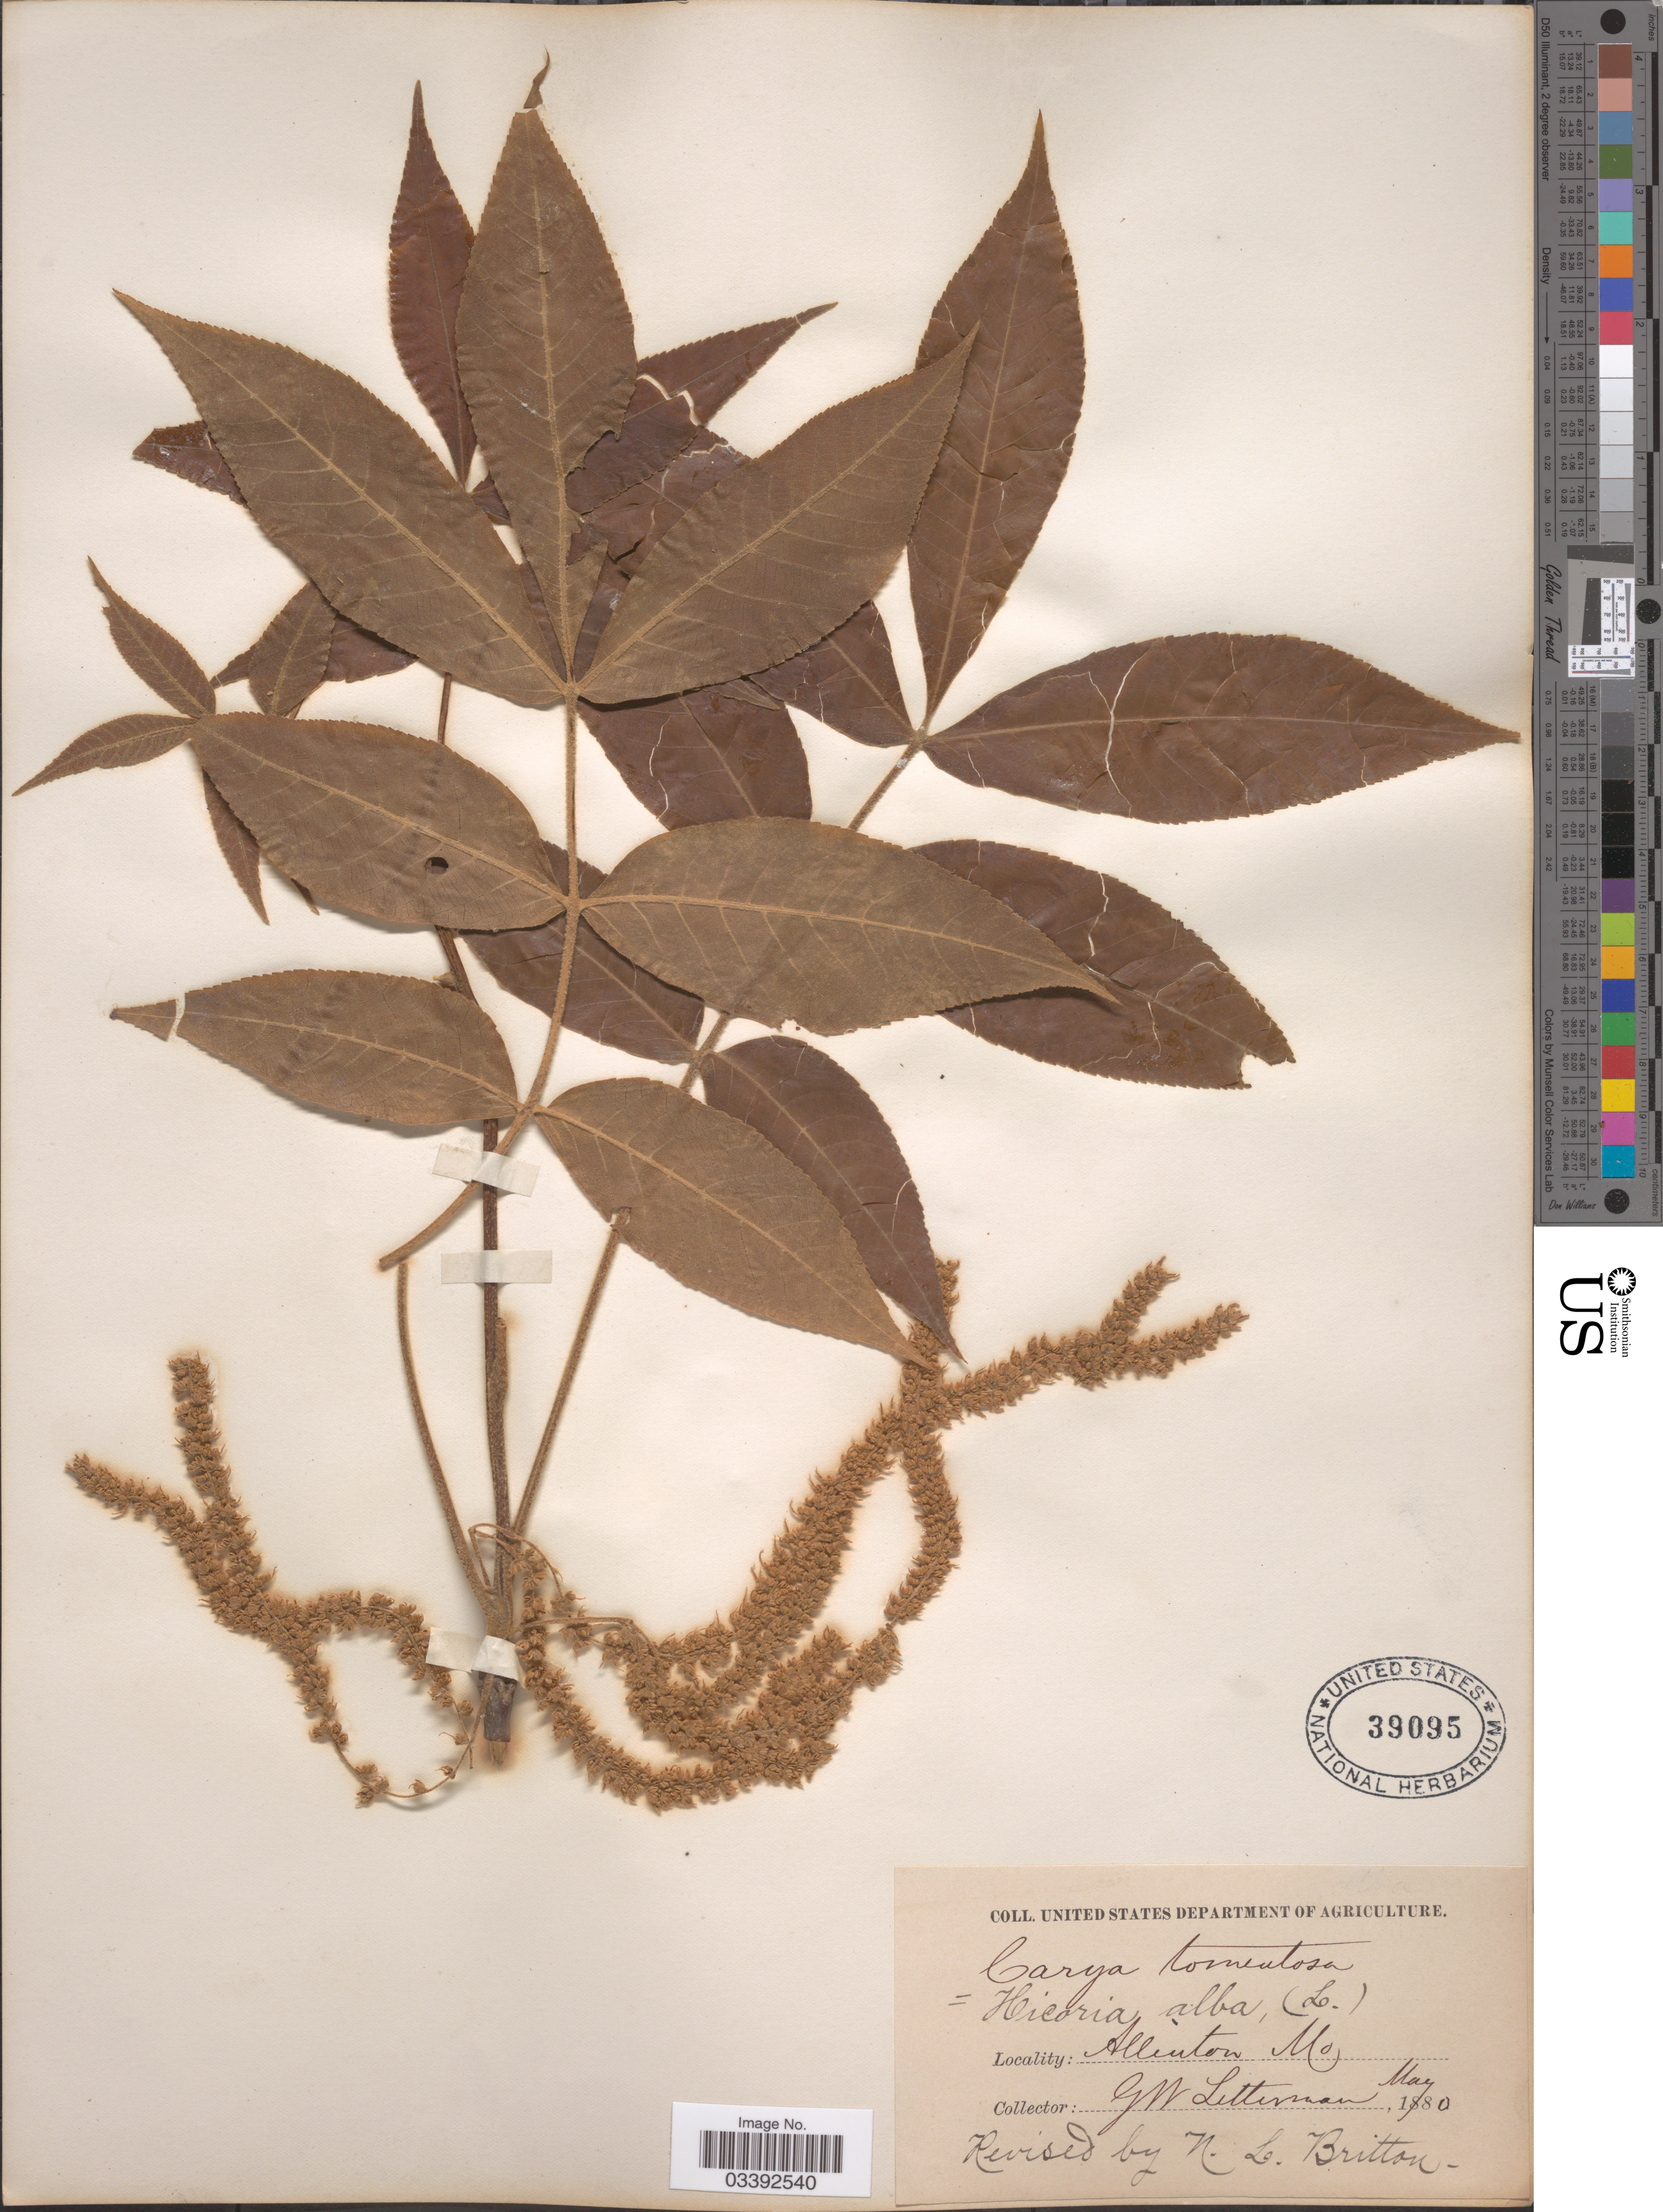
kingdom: Plantae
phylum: Tracheophyta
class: Magnoliopsida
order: Fagales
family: Juglandaceae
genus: Carya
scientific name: Carya tomentosa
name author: (Lam.) Nutt.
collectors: G. W. Letterman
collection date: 1880-05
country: United States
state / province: Missouri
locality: Allenton.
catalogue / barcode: US 39095